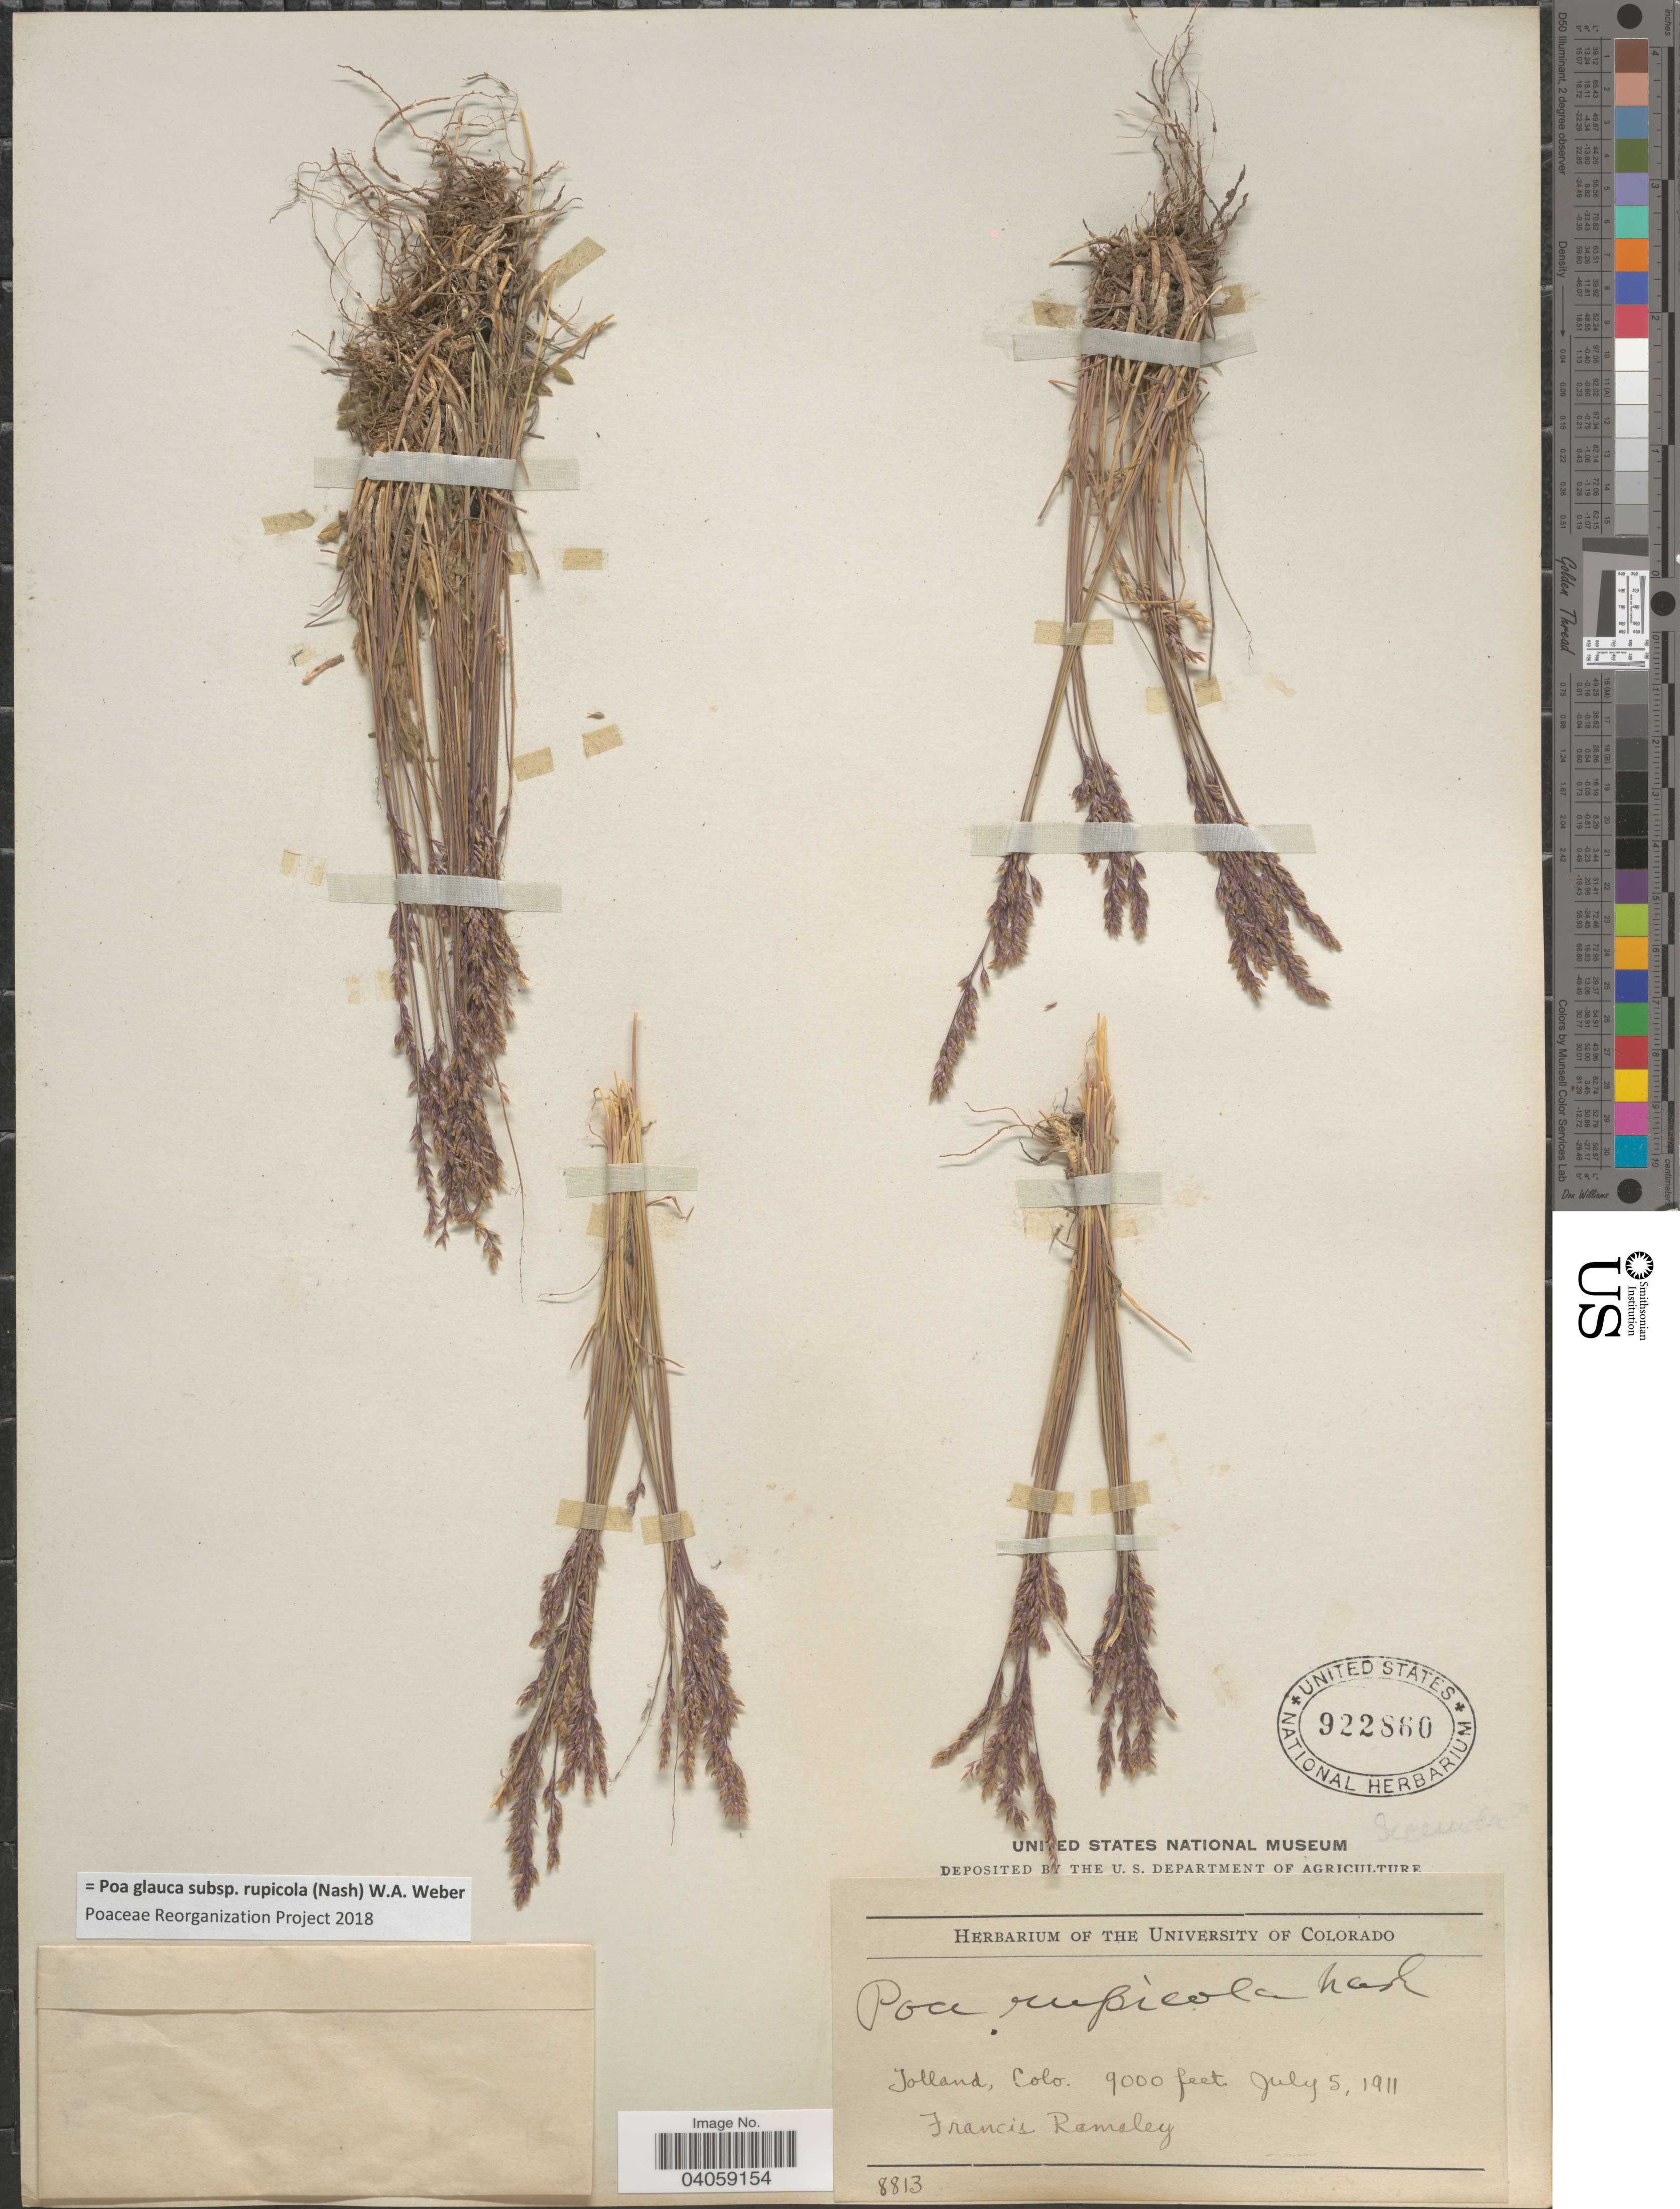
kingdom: Plantae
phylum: Tracheophyta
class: Liliopsida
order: Poales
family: Poaceae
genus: Poa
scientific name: Poa glauca subsp. rupicola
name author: (Nash) W.A. Weber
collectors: F. Ramaley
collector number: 8813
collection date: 1911-07-05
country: United States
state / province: Colorado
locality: Tolland.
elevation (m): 2743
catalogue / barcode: US 922860